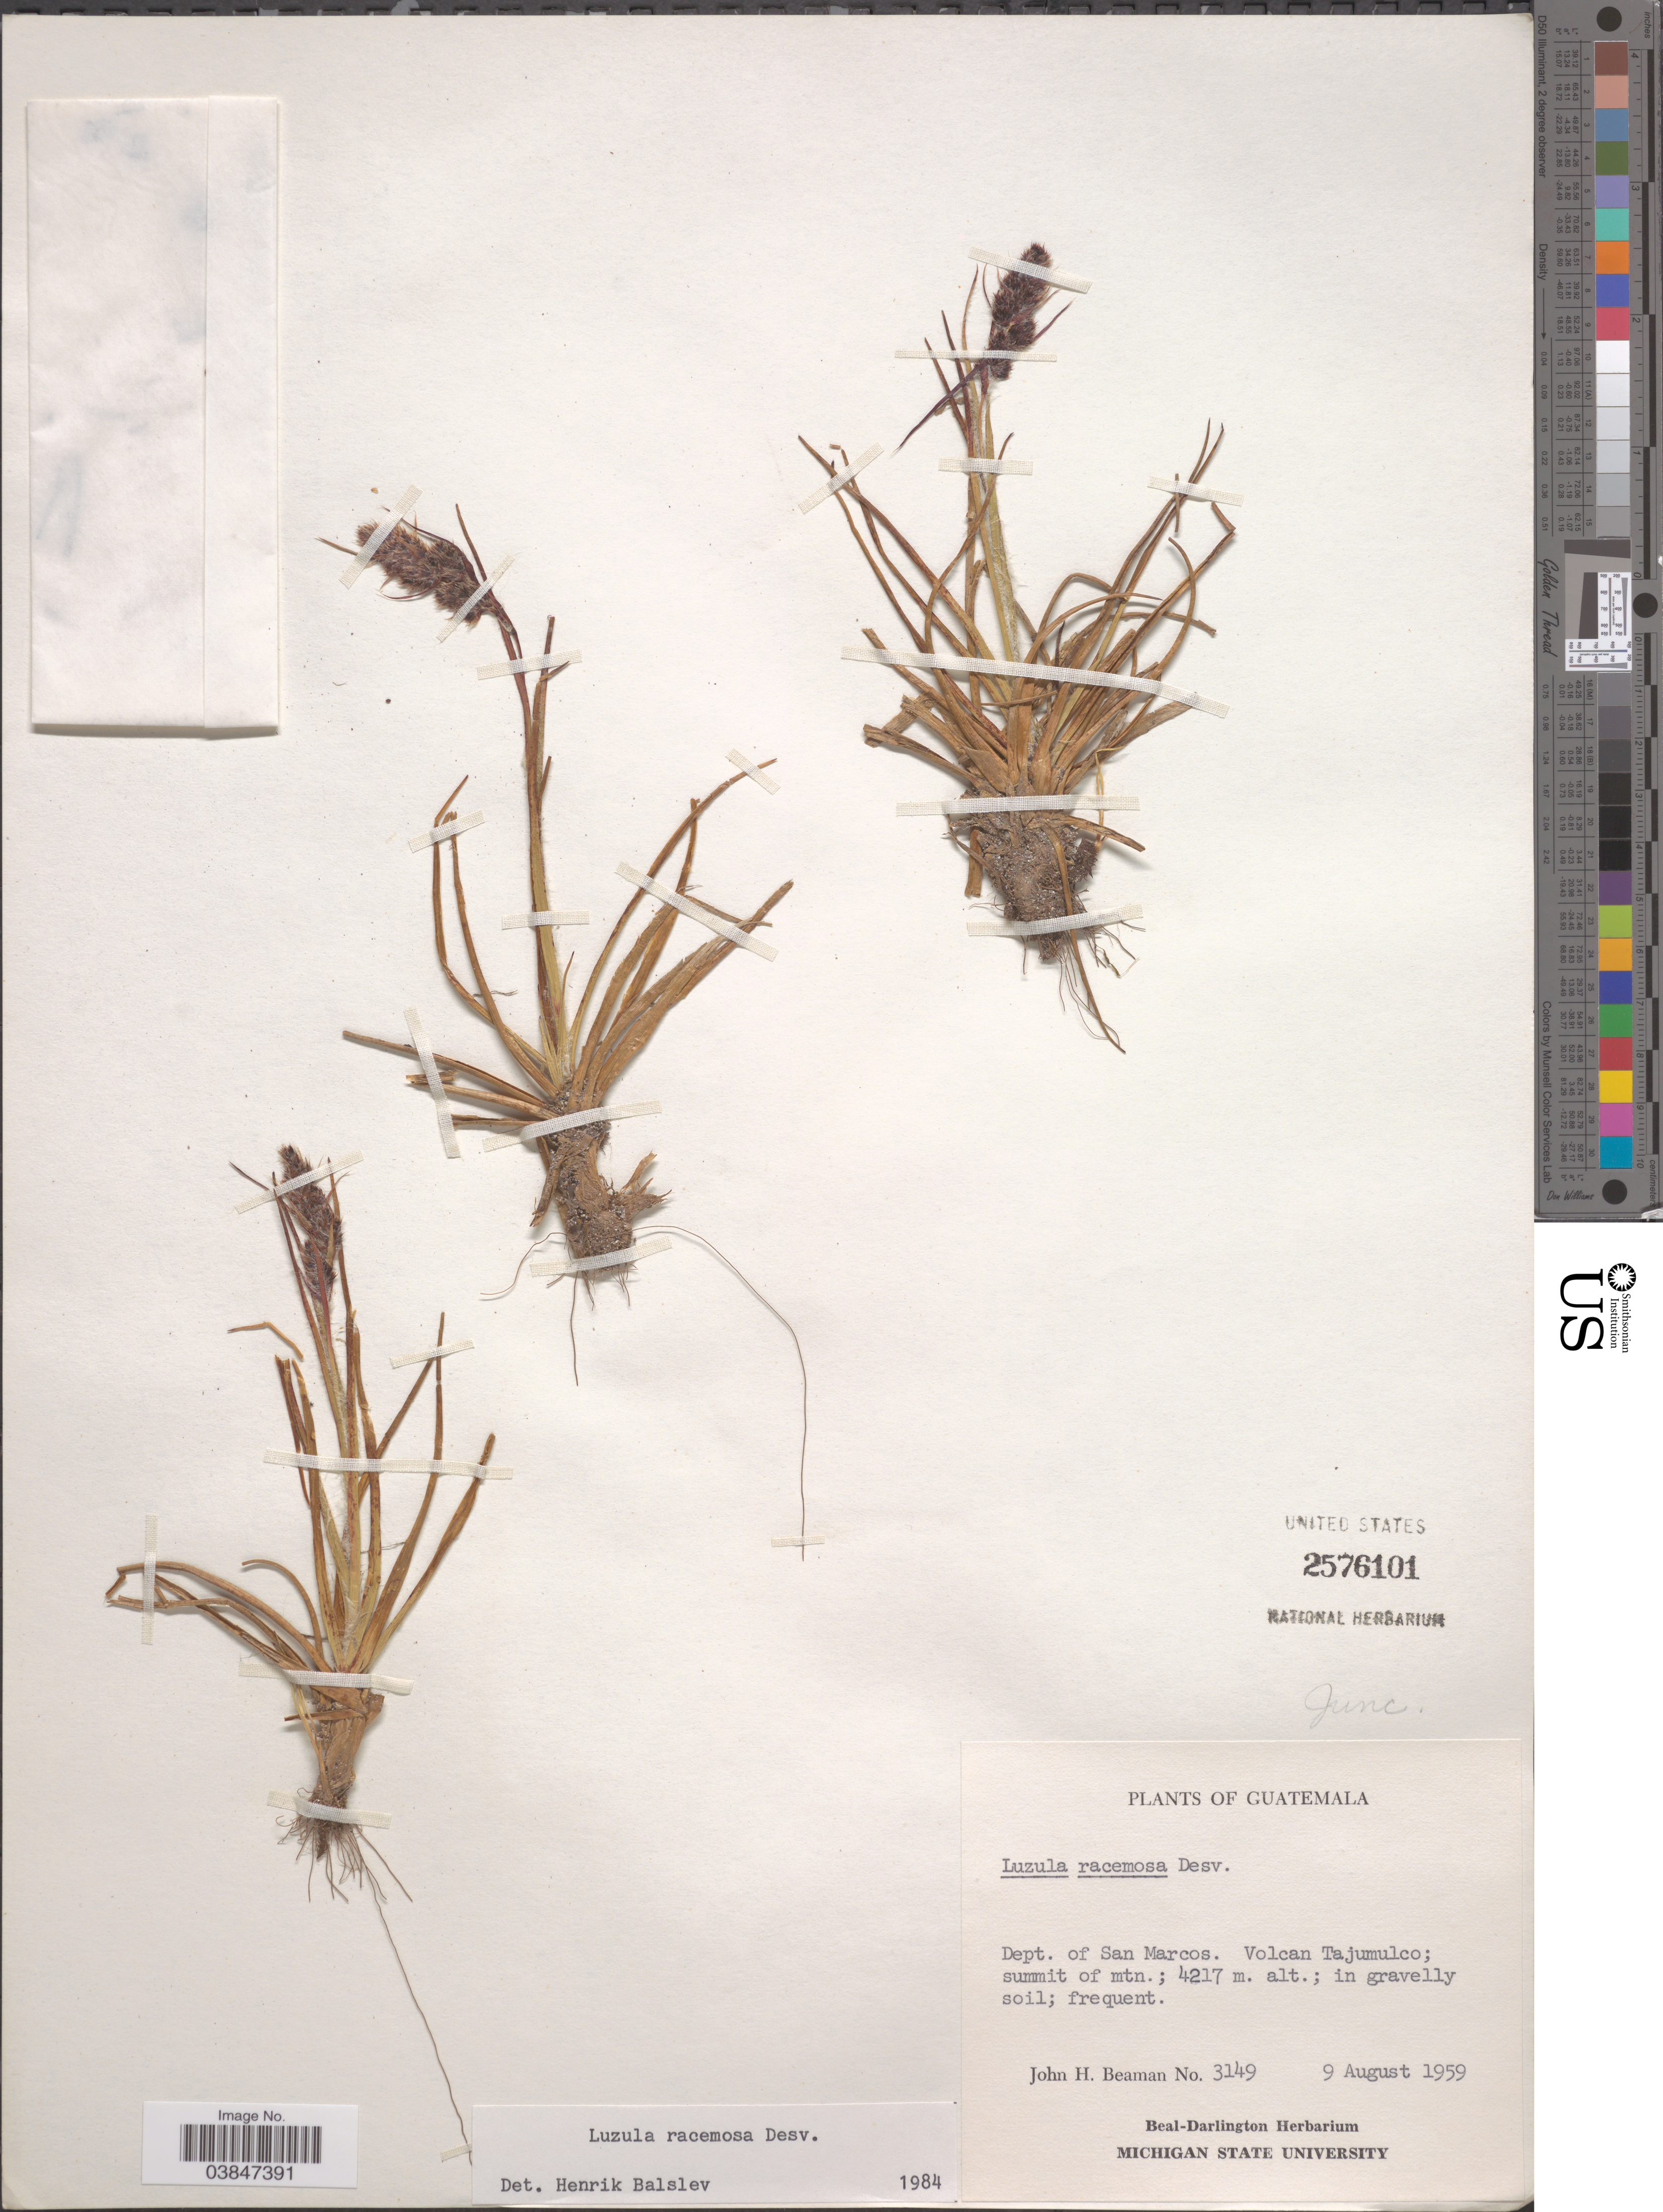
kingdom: Plantae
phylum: Tracheophyta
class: Liliopsida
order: Poales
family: Juncaceae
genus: Luzula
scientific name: Luzula racemosa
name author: Desv.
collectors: J. H. Beaman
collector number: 3149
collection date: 1959-08-09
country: Guatemala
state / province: San Marcos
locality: Dept. San Marcos. Volcan Tajumulco; summit of mtn.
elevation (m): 4217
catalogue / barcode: US 2576101